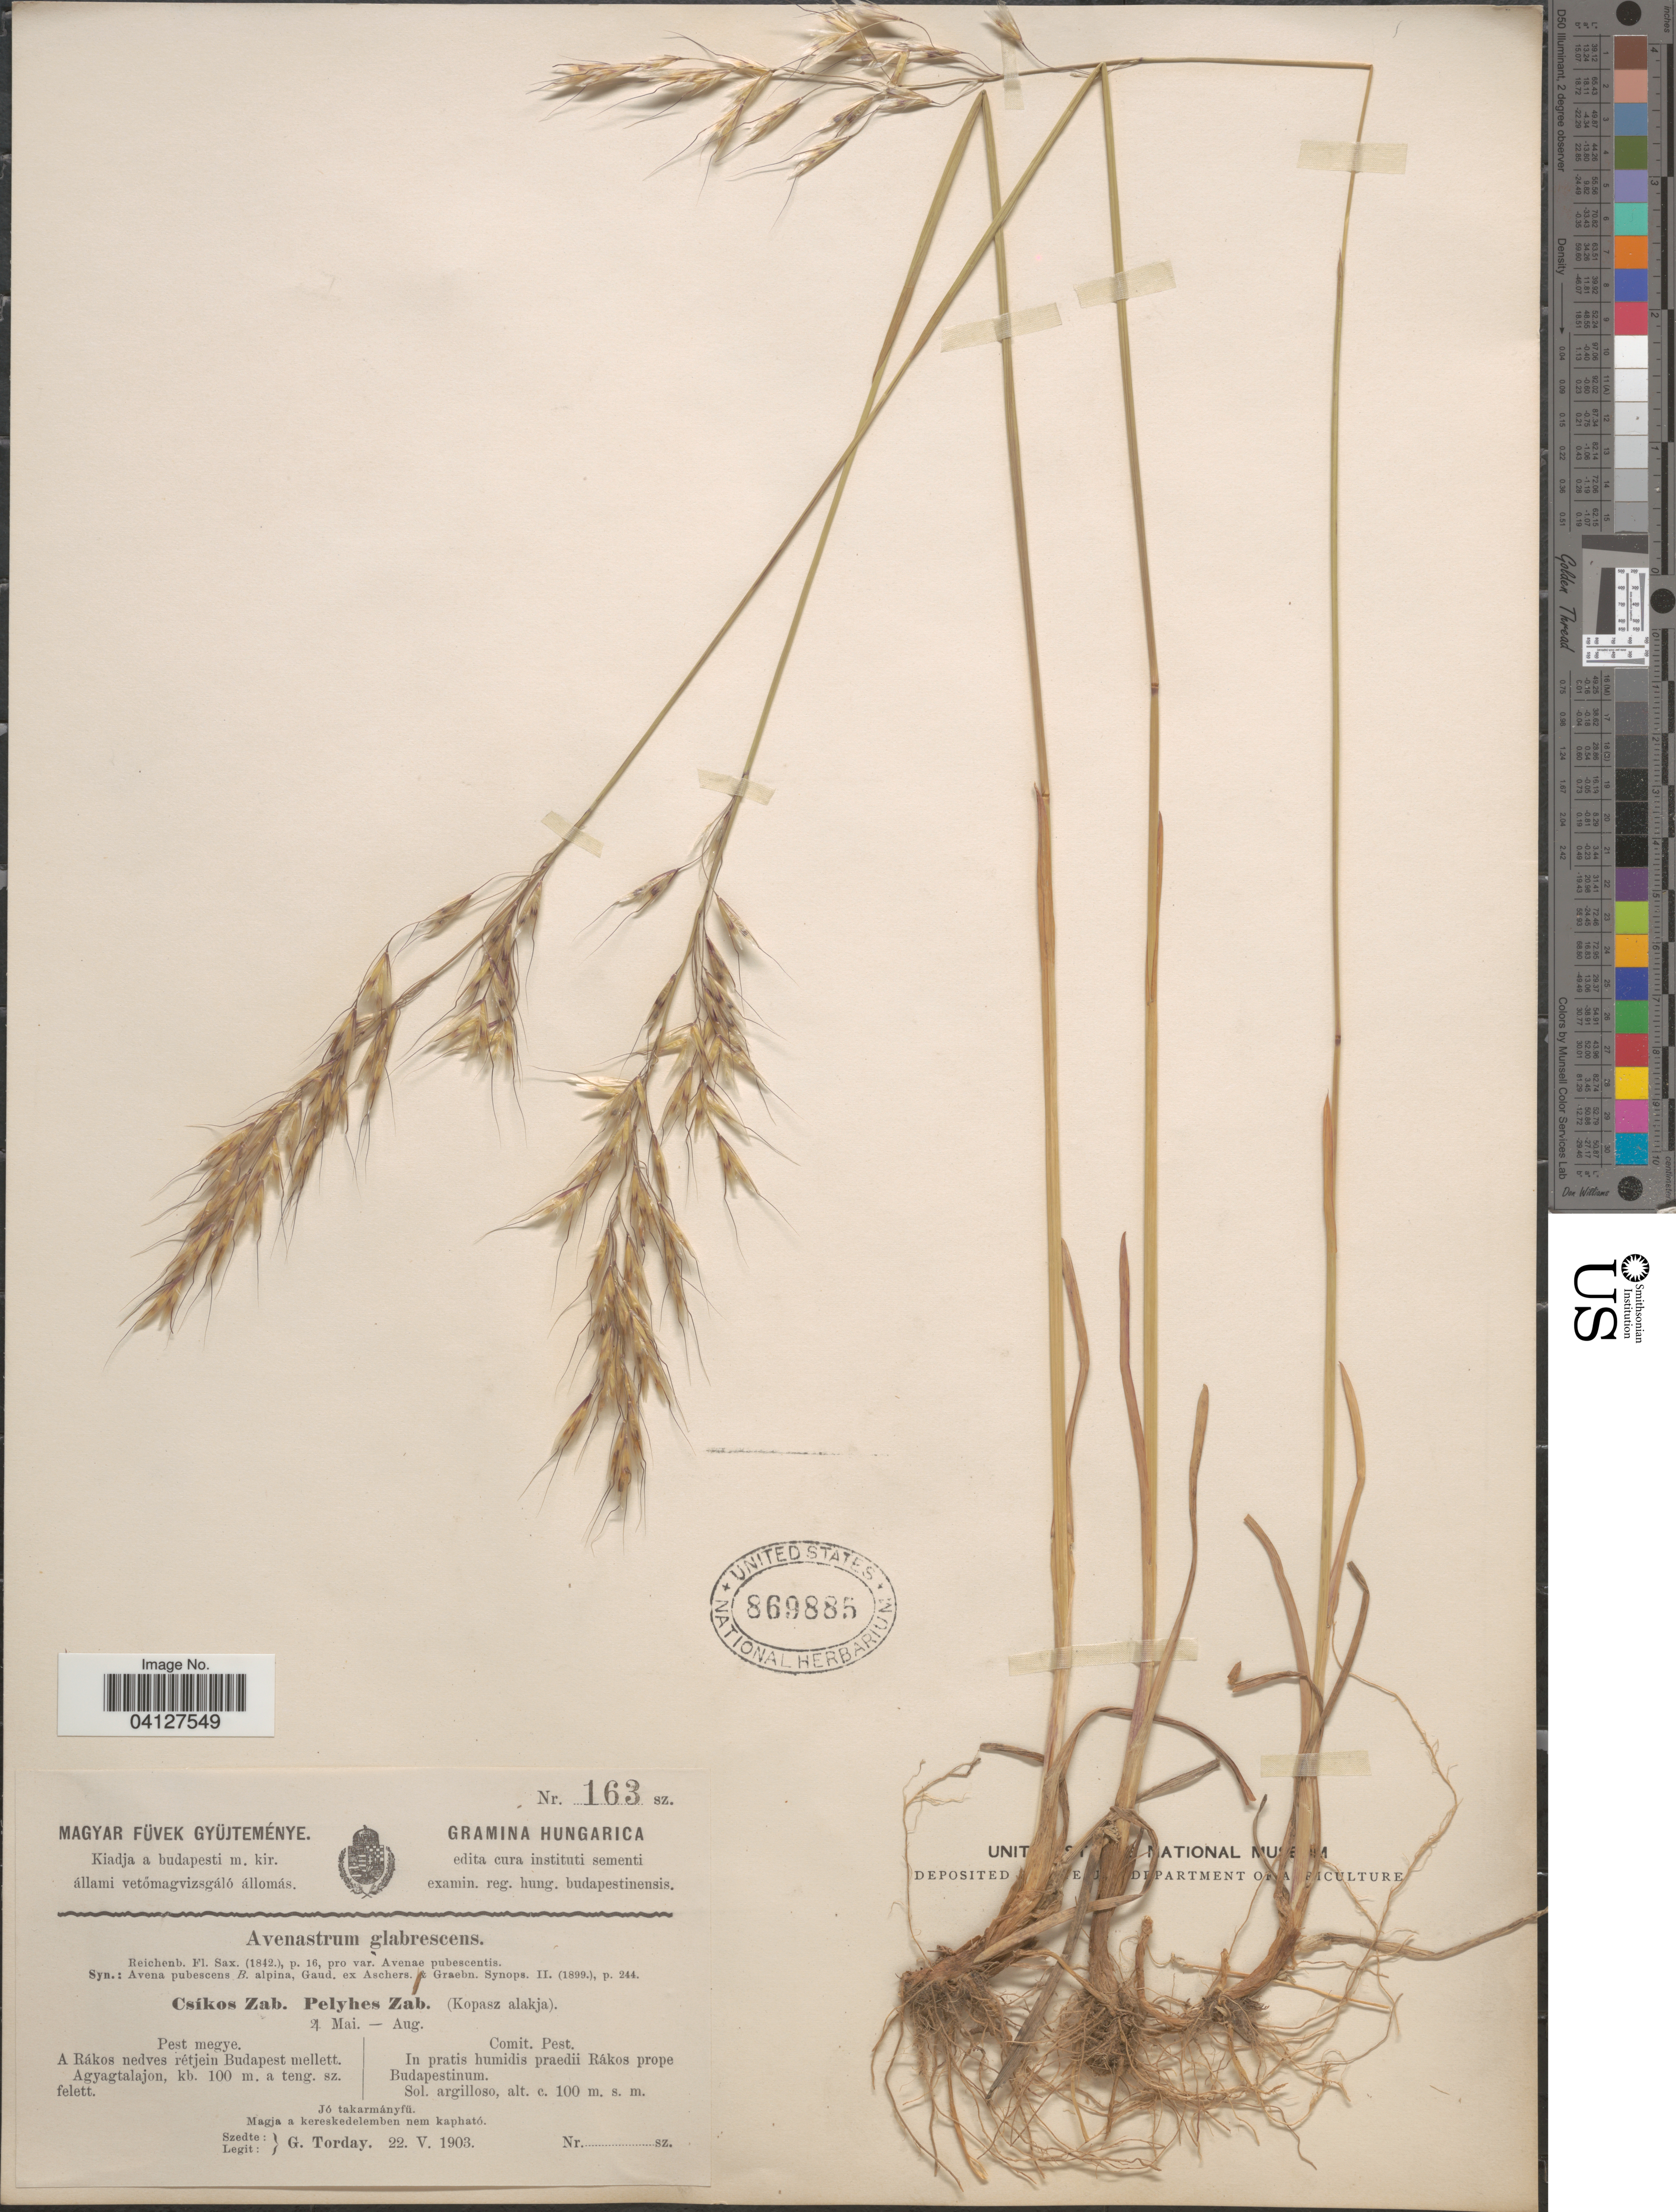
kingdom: Plantae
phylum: Tracheophyta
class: Liliopsida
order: Poales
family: Poaceae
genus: Avenastrum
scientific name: Avenastrum glabrescens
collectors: G. Torday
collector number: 163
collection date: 1903-05-22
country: Hungary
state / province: Pest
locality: Hungarica. A Rákos nedves rétjein Budapest mellett. Agyagtalajon.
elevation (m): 100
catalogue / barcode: US 869885